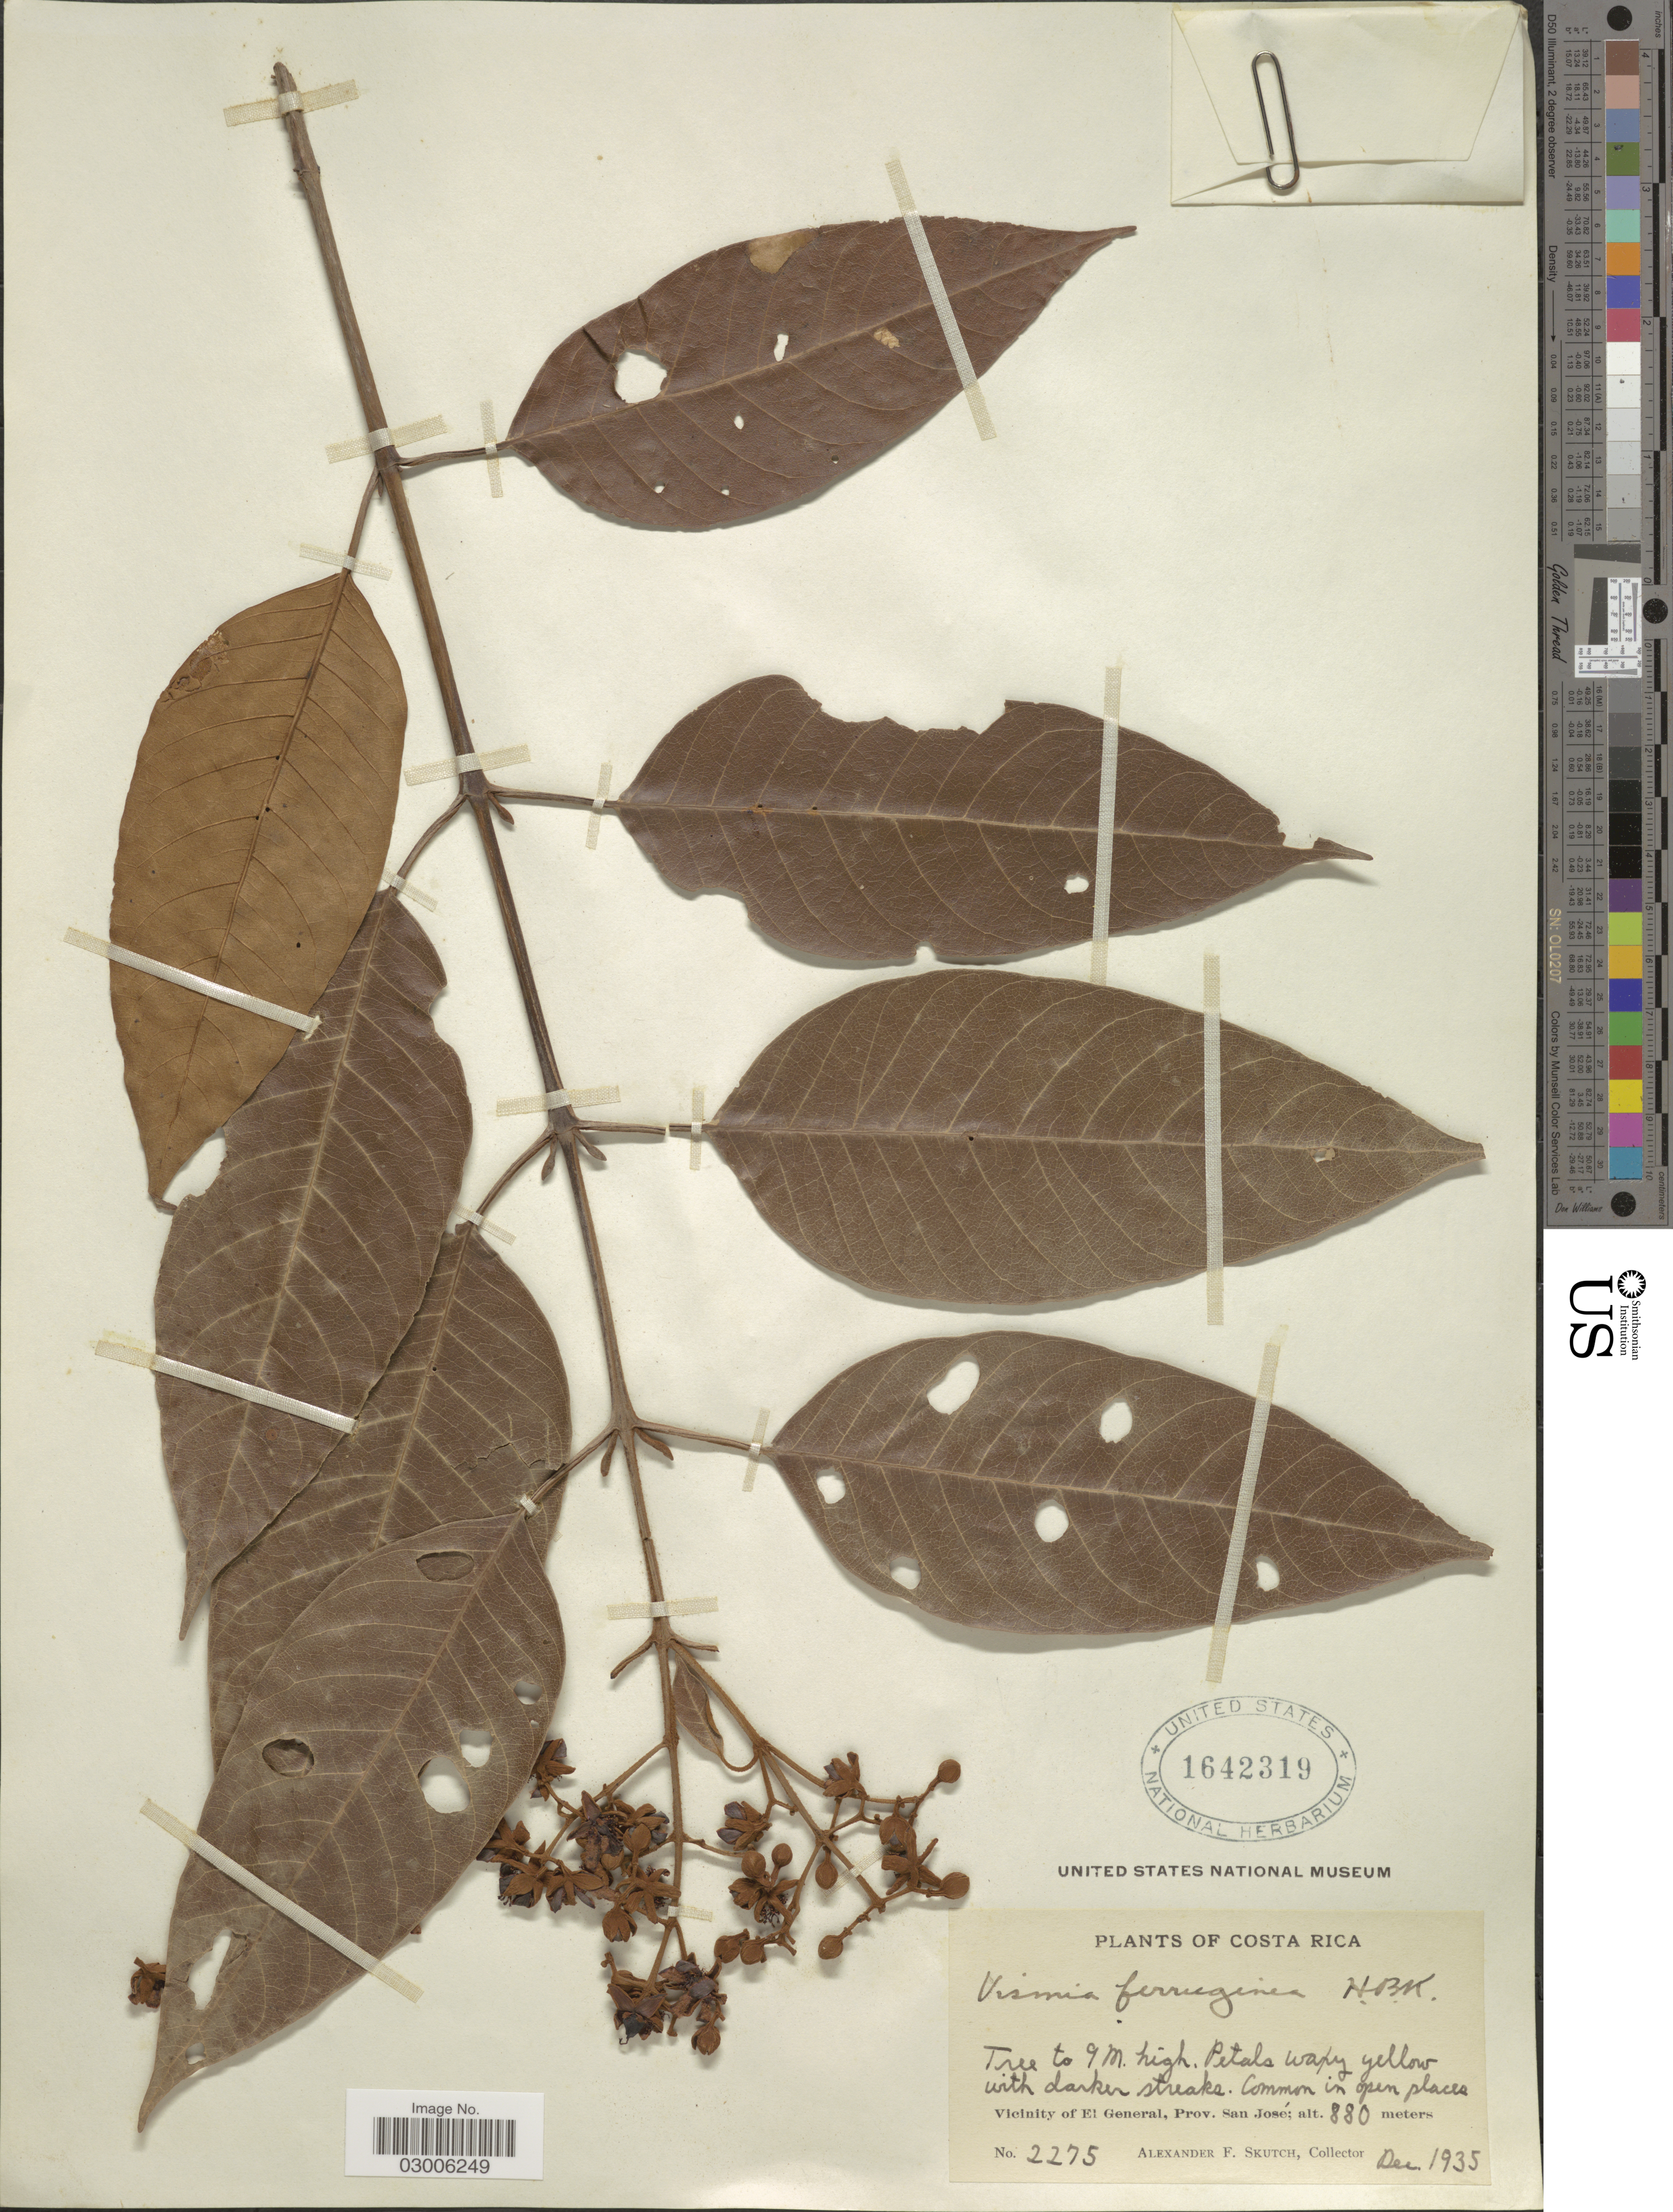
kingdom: Plantae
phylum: Tracheophyta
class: Magnoliopsida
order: Malpighiales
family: Hypericaceae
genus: Vismia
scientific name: Vismia baccifera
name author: (L.) Triana & Planch.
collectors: A. F. Skutch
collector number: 2275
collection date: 1935-12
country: Costa Rica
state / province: San José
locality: Vicinity of El General.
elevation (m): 880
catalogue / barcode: US 1642319